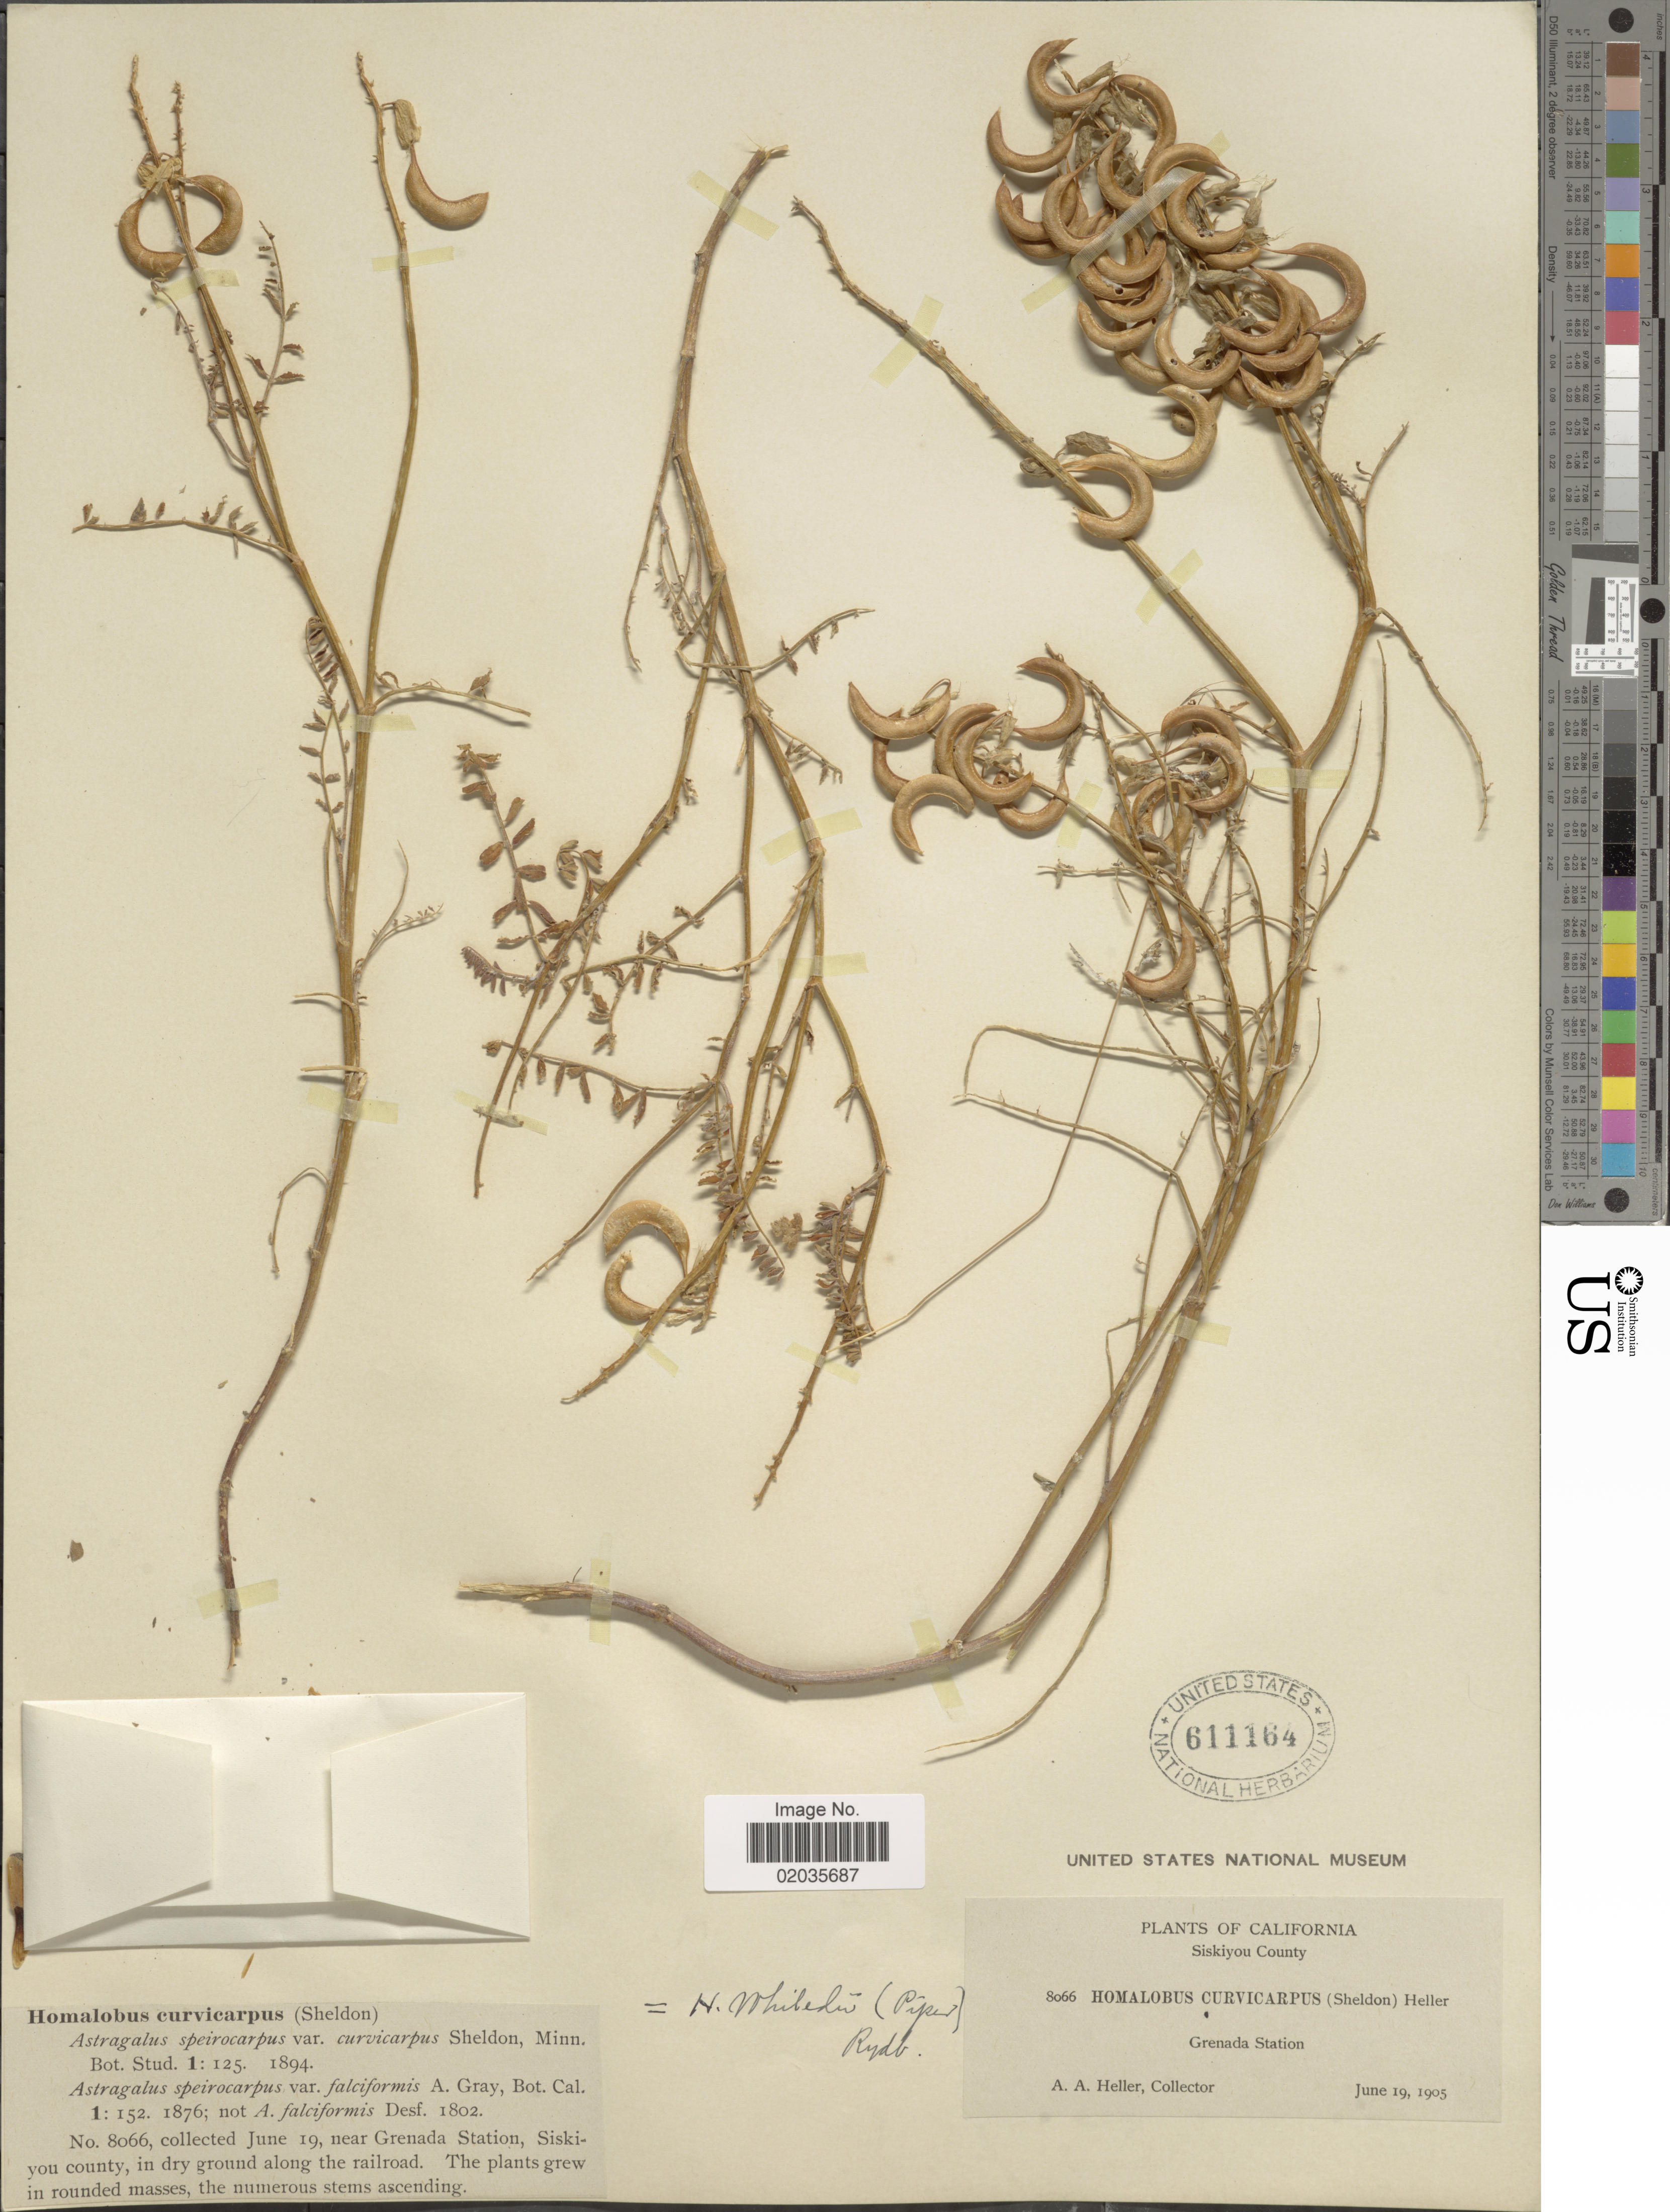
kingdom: Plantae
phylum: Tracheophyta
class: Magnoliopsida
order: Fabales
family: Fabaceae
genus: Astragalus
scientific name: Astragalus whitedii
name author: Piper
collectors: A. A. Heller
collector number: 8066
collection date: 1905-06-19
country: United States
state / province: California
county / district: Siskiyou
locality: Siskiyou County, Grenada County, near Grenada Station, in dry ground along the railroad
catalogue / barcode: US 611164